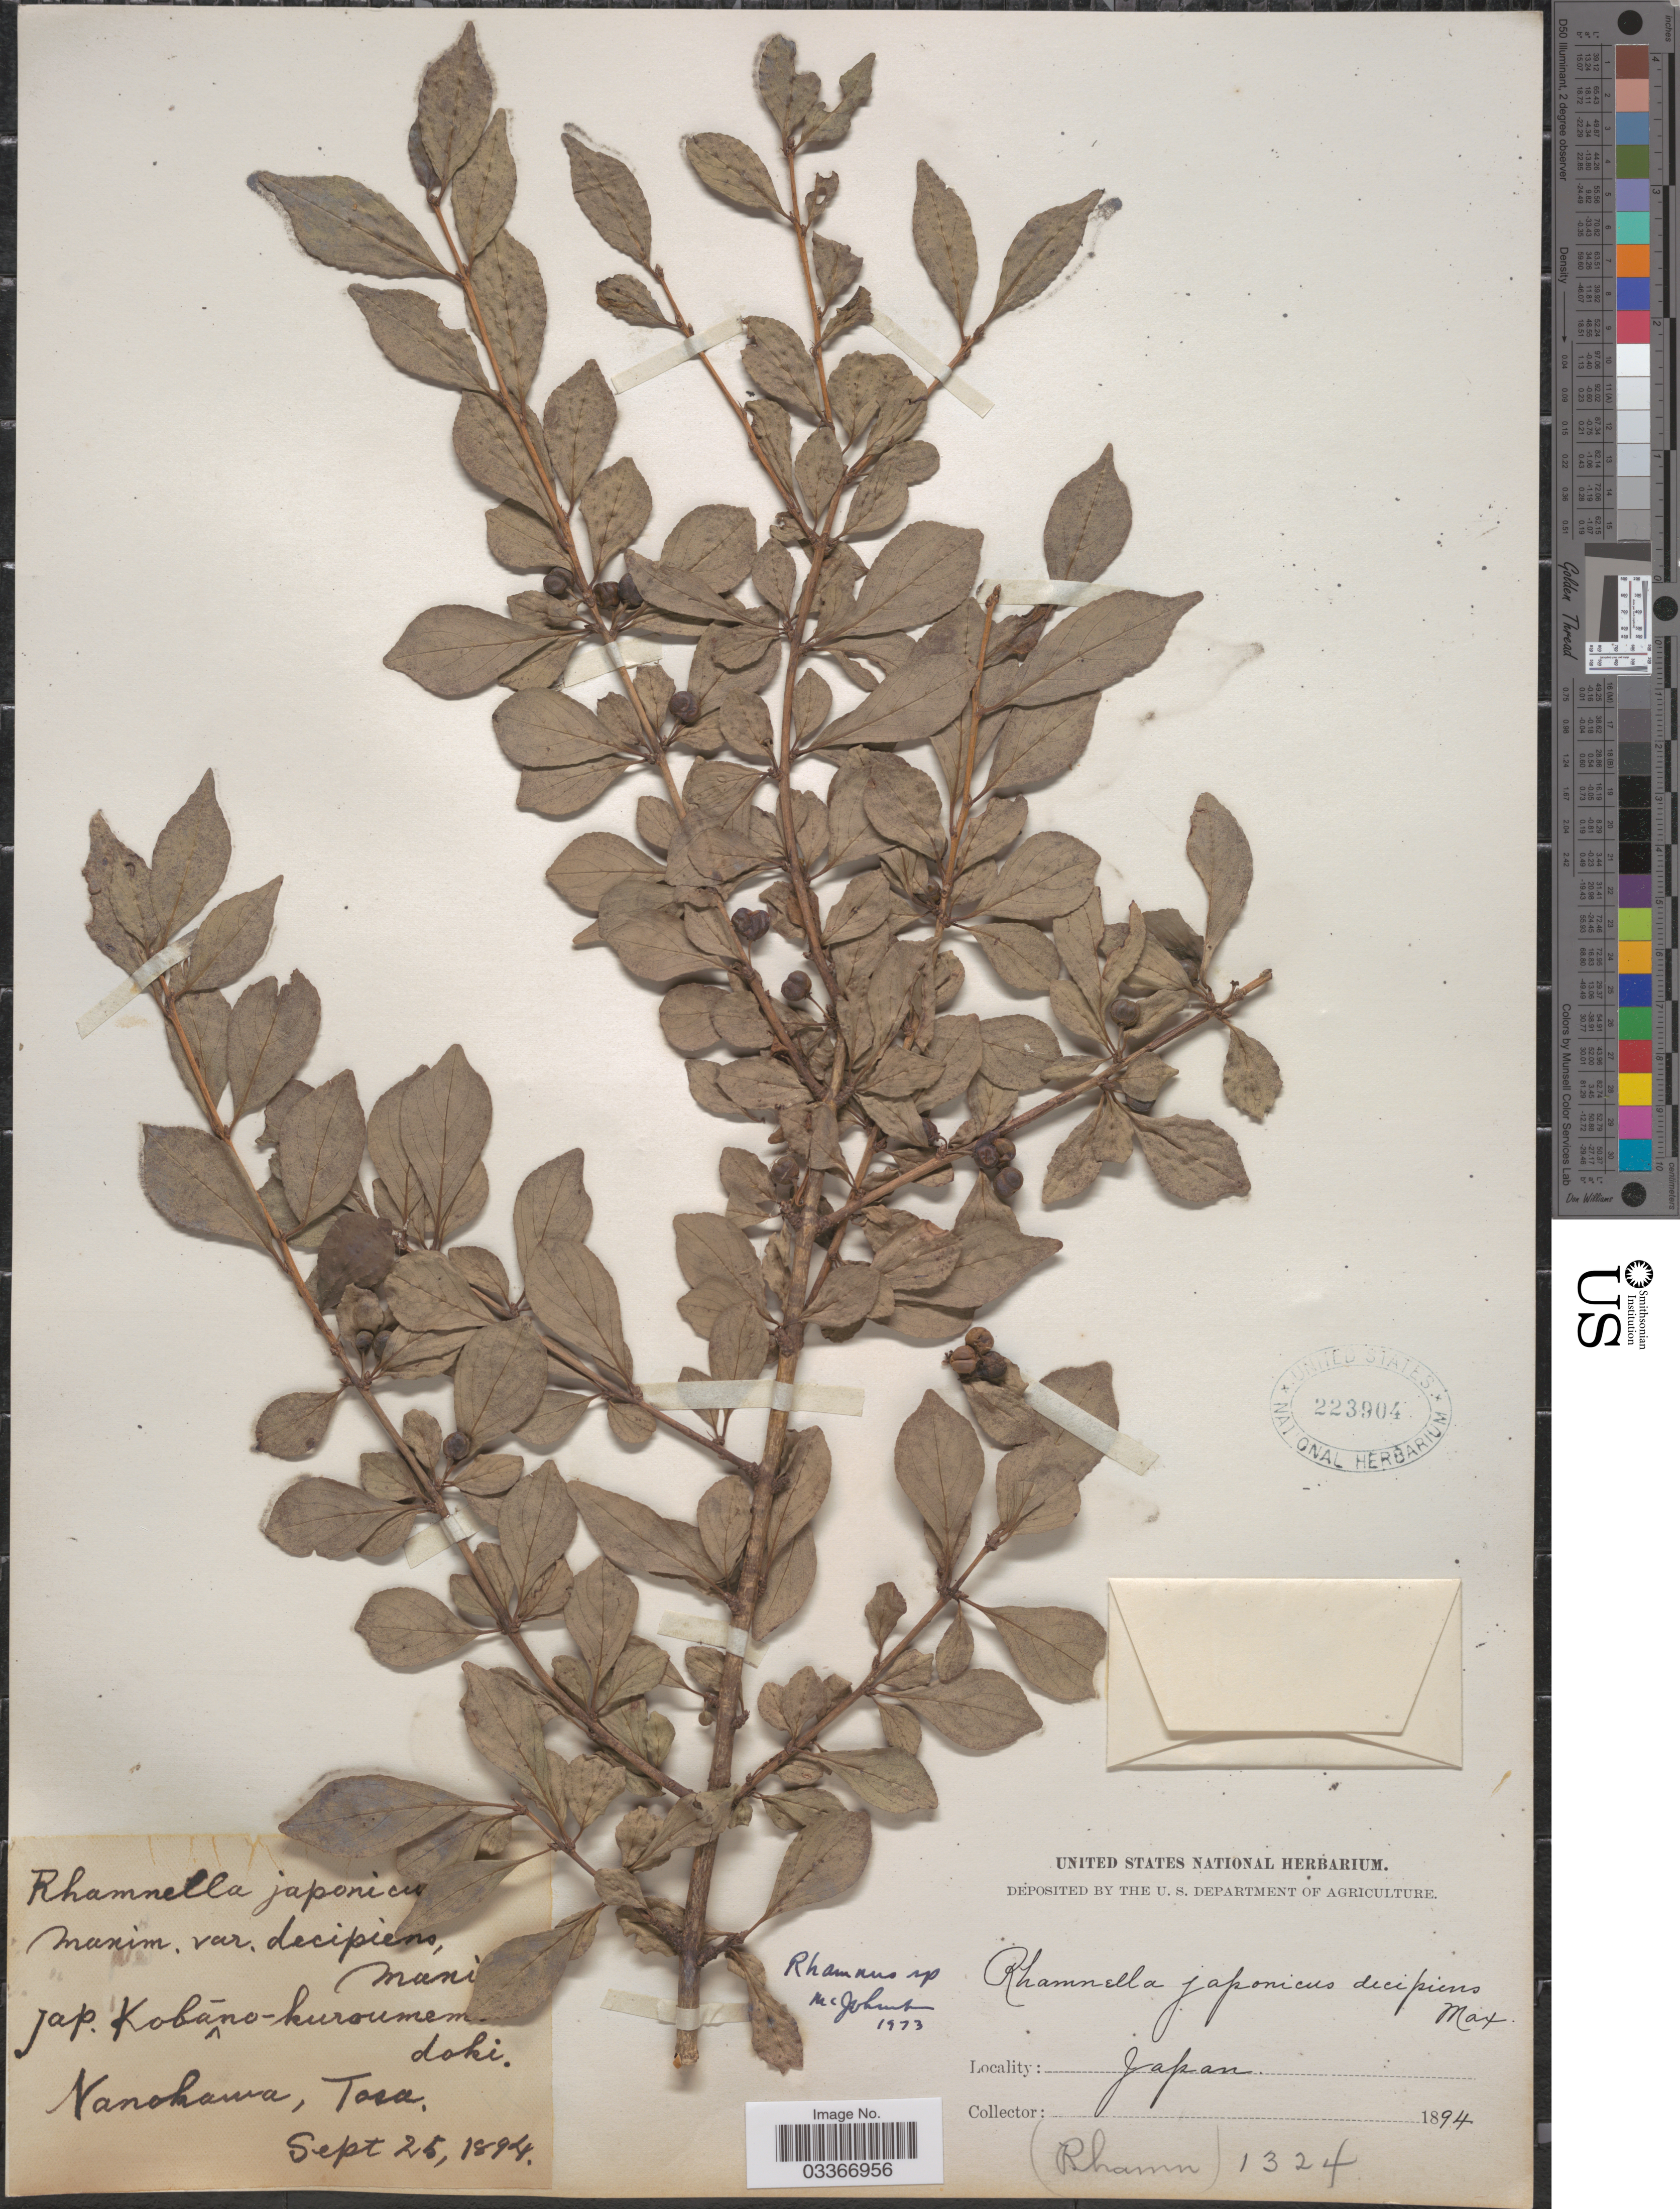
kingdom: Plantae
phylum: Tracheophyta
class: Magnoliopsida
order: Rosales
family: Rhamnaceae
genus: Rhamnus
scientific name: Rhamnus japonica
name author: Maxim.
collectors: ex herb. United States National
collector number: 1324?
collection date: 1894-09-25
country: Japan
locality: Nanokawa, Tosa.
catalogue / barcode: US 223904